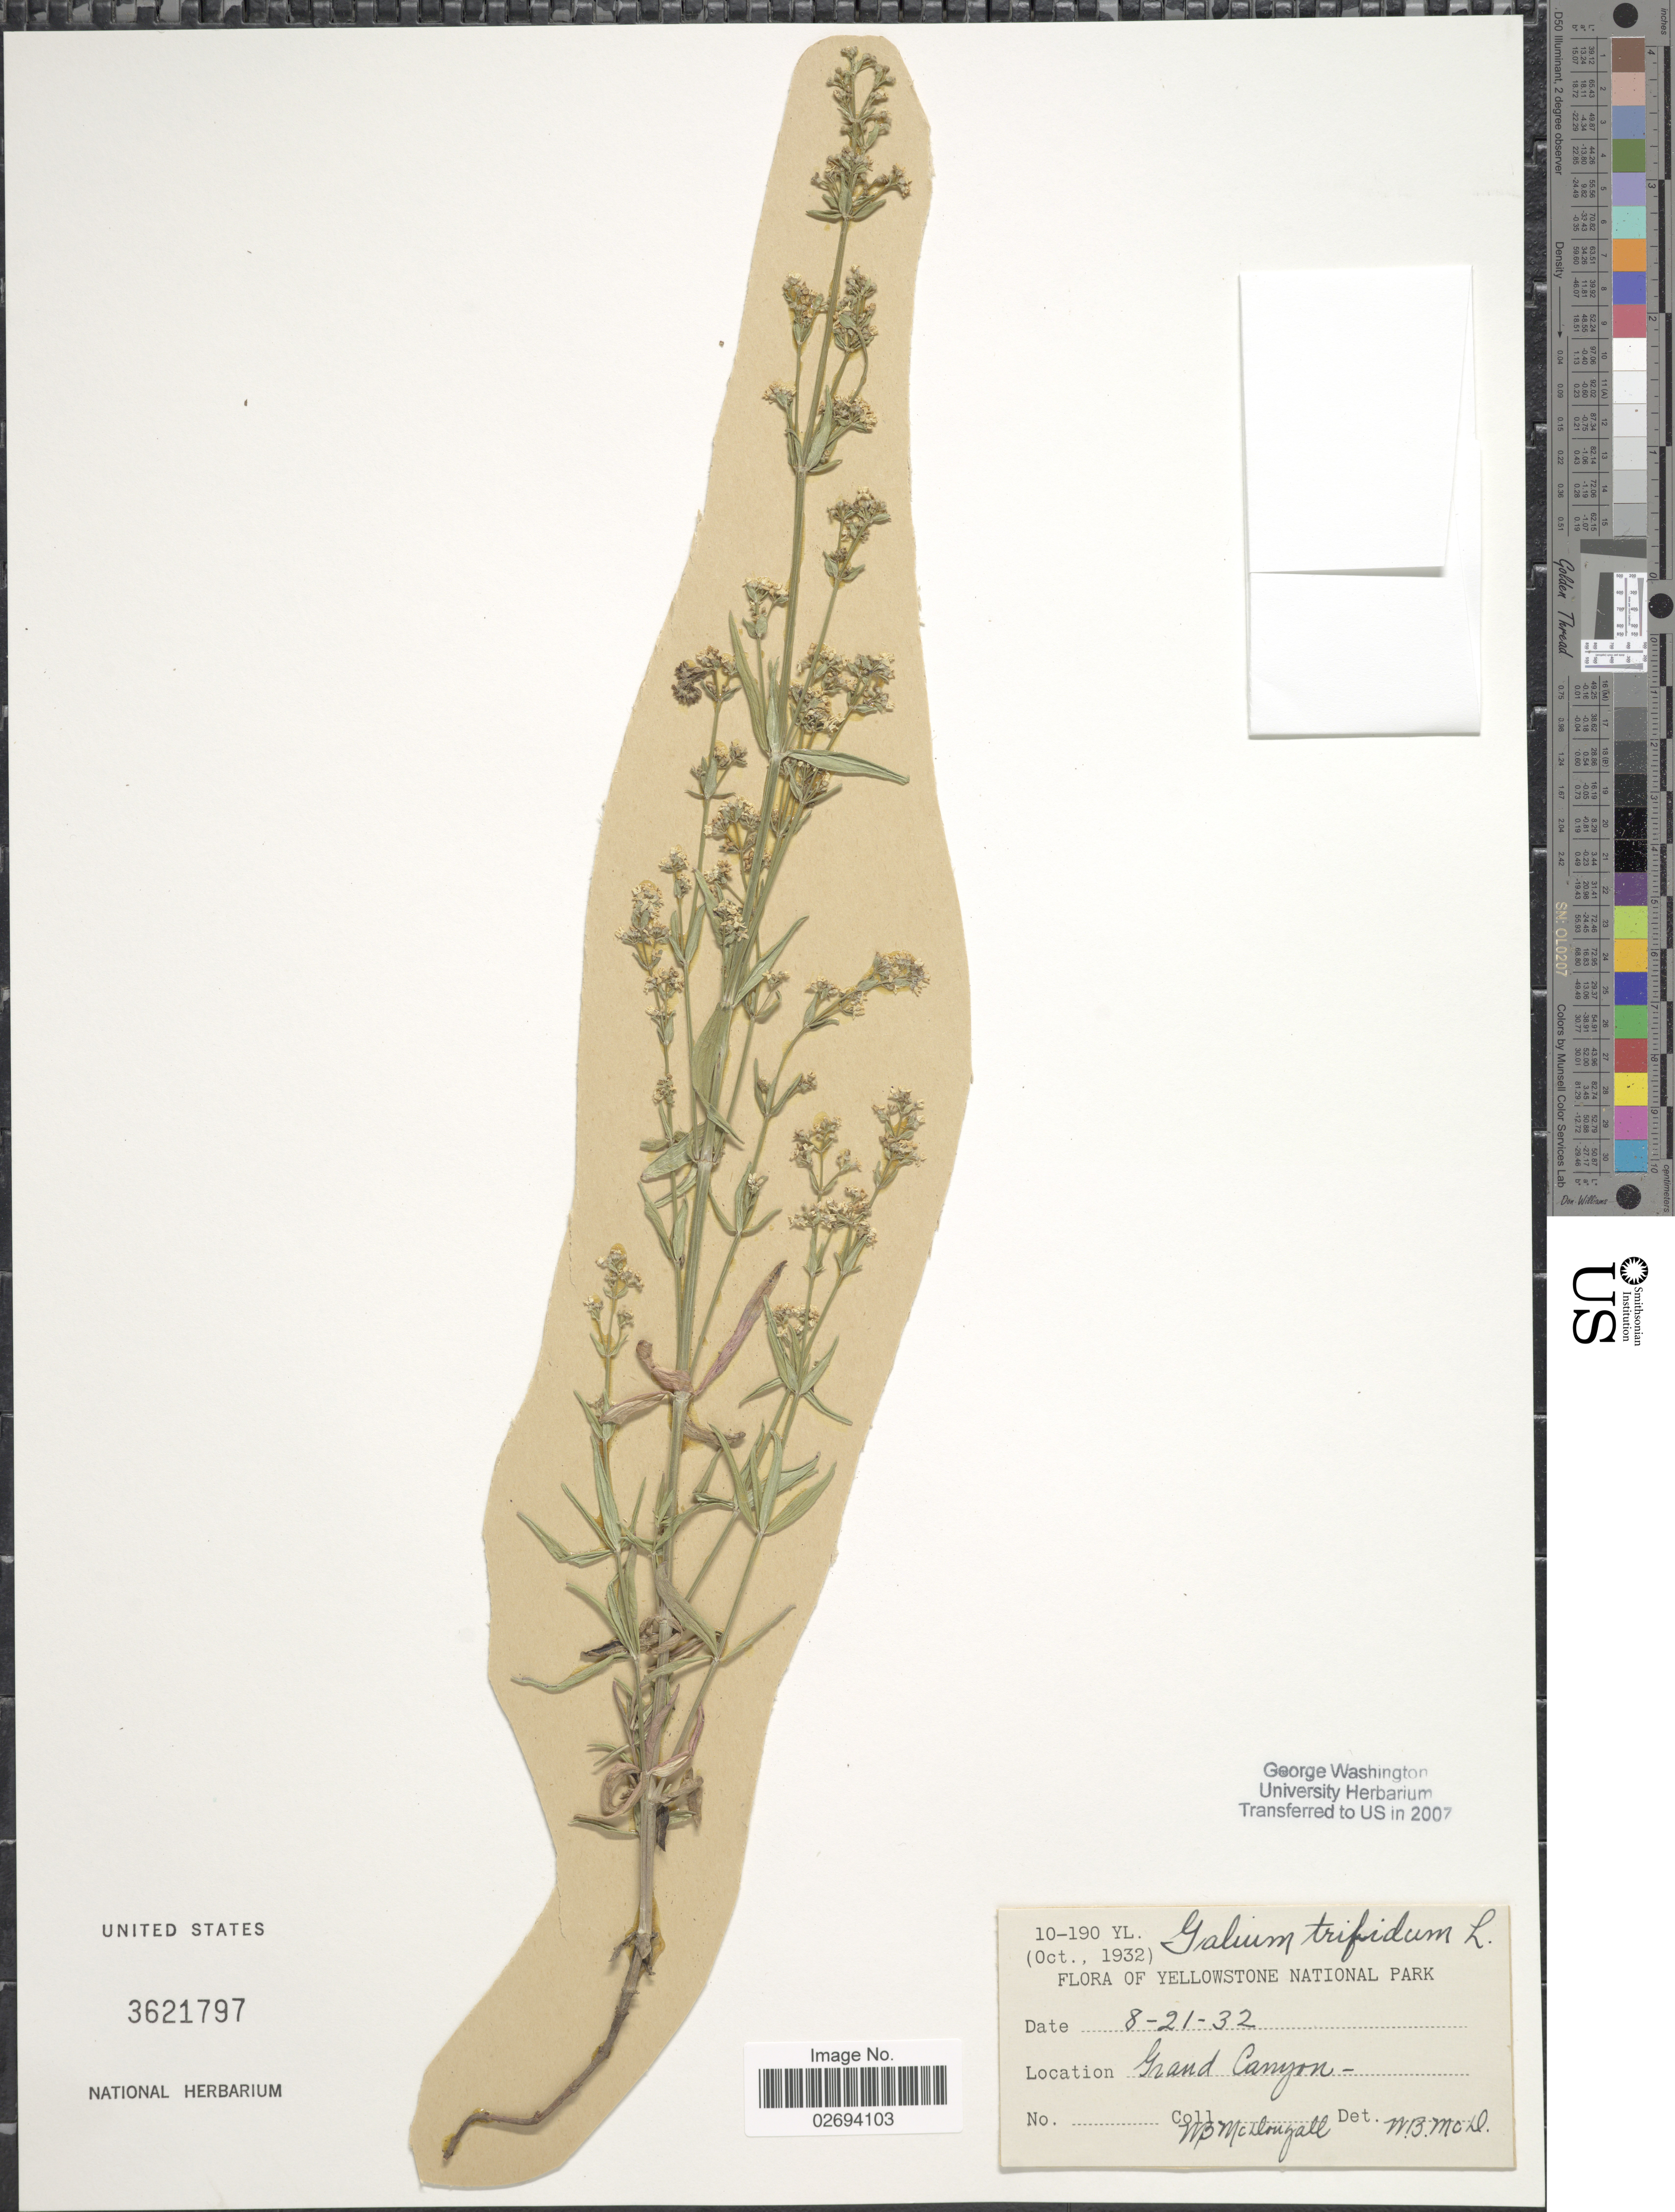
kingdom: Plantae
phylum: Tracheophyta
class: Magnoliopsida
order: Gentianales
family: Rubiaceae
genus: Galium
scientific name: Galium trifidum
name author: L.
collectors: W. B. McDougall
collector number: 10-190YL?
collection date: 1932-08-21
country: United States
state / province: Wyoming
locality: Yellowstone National Park, Grand Canyon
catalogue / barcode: US 3621797